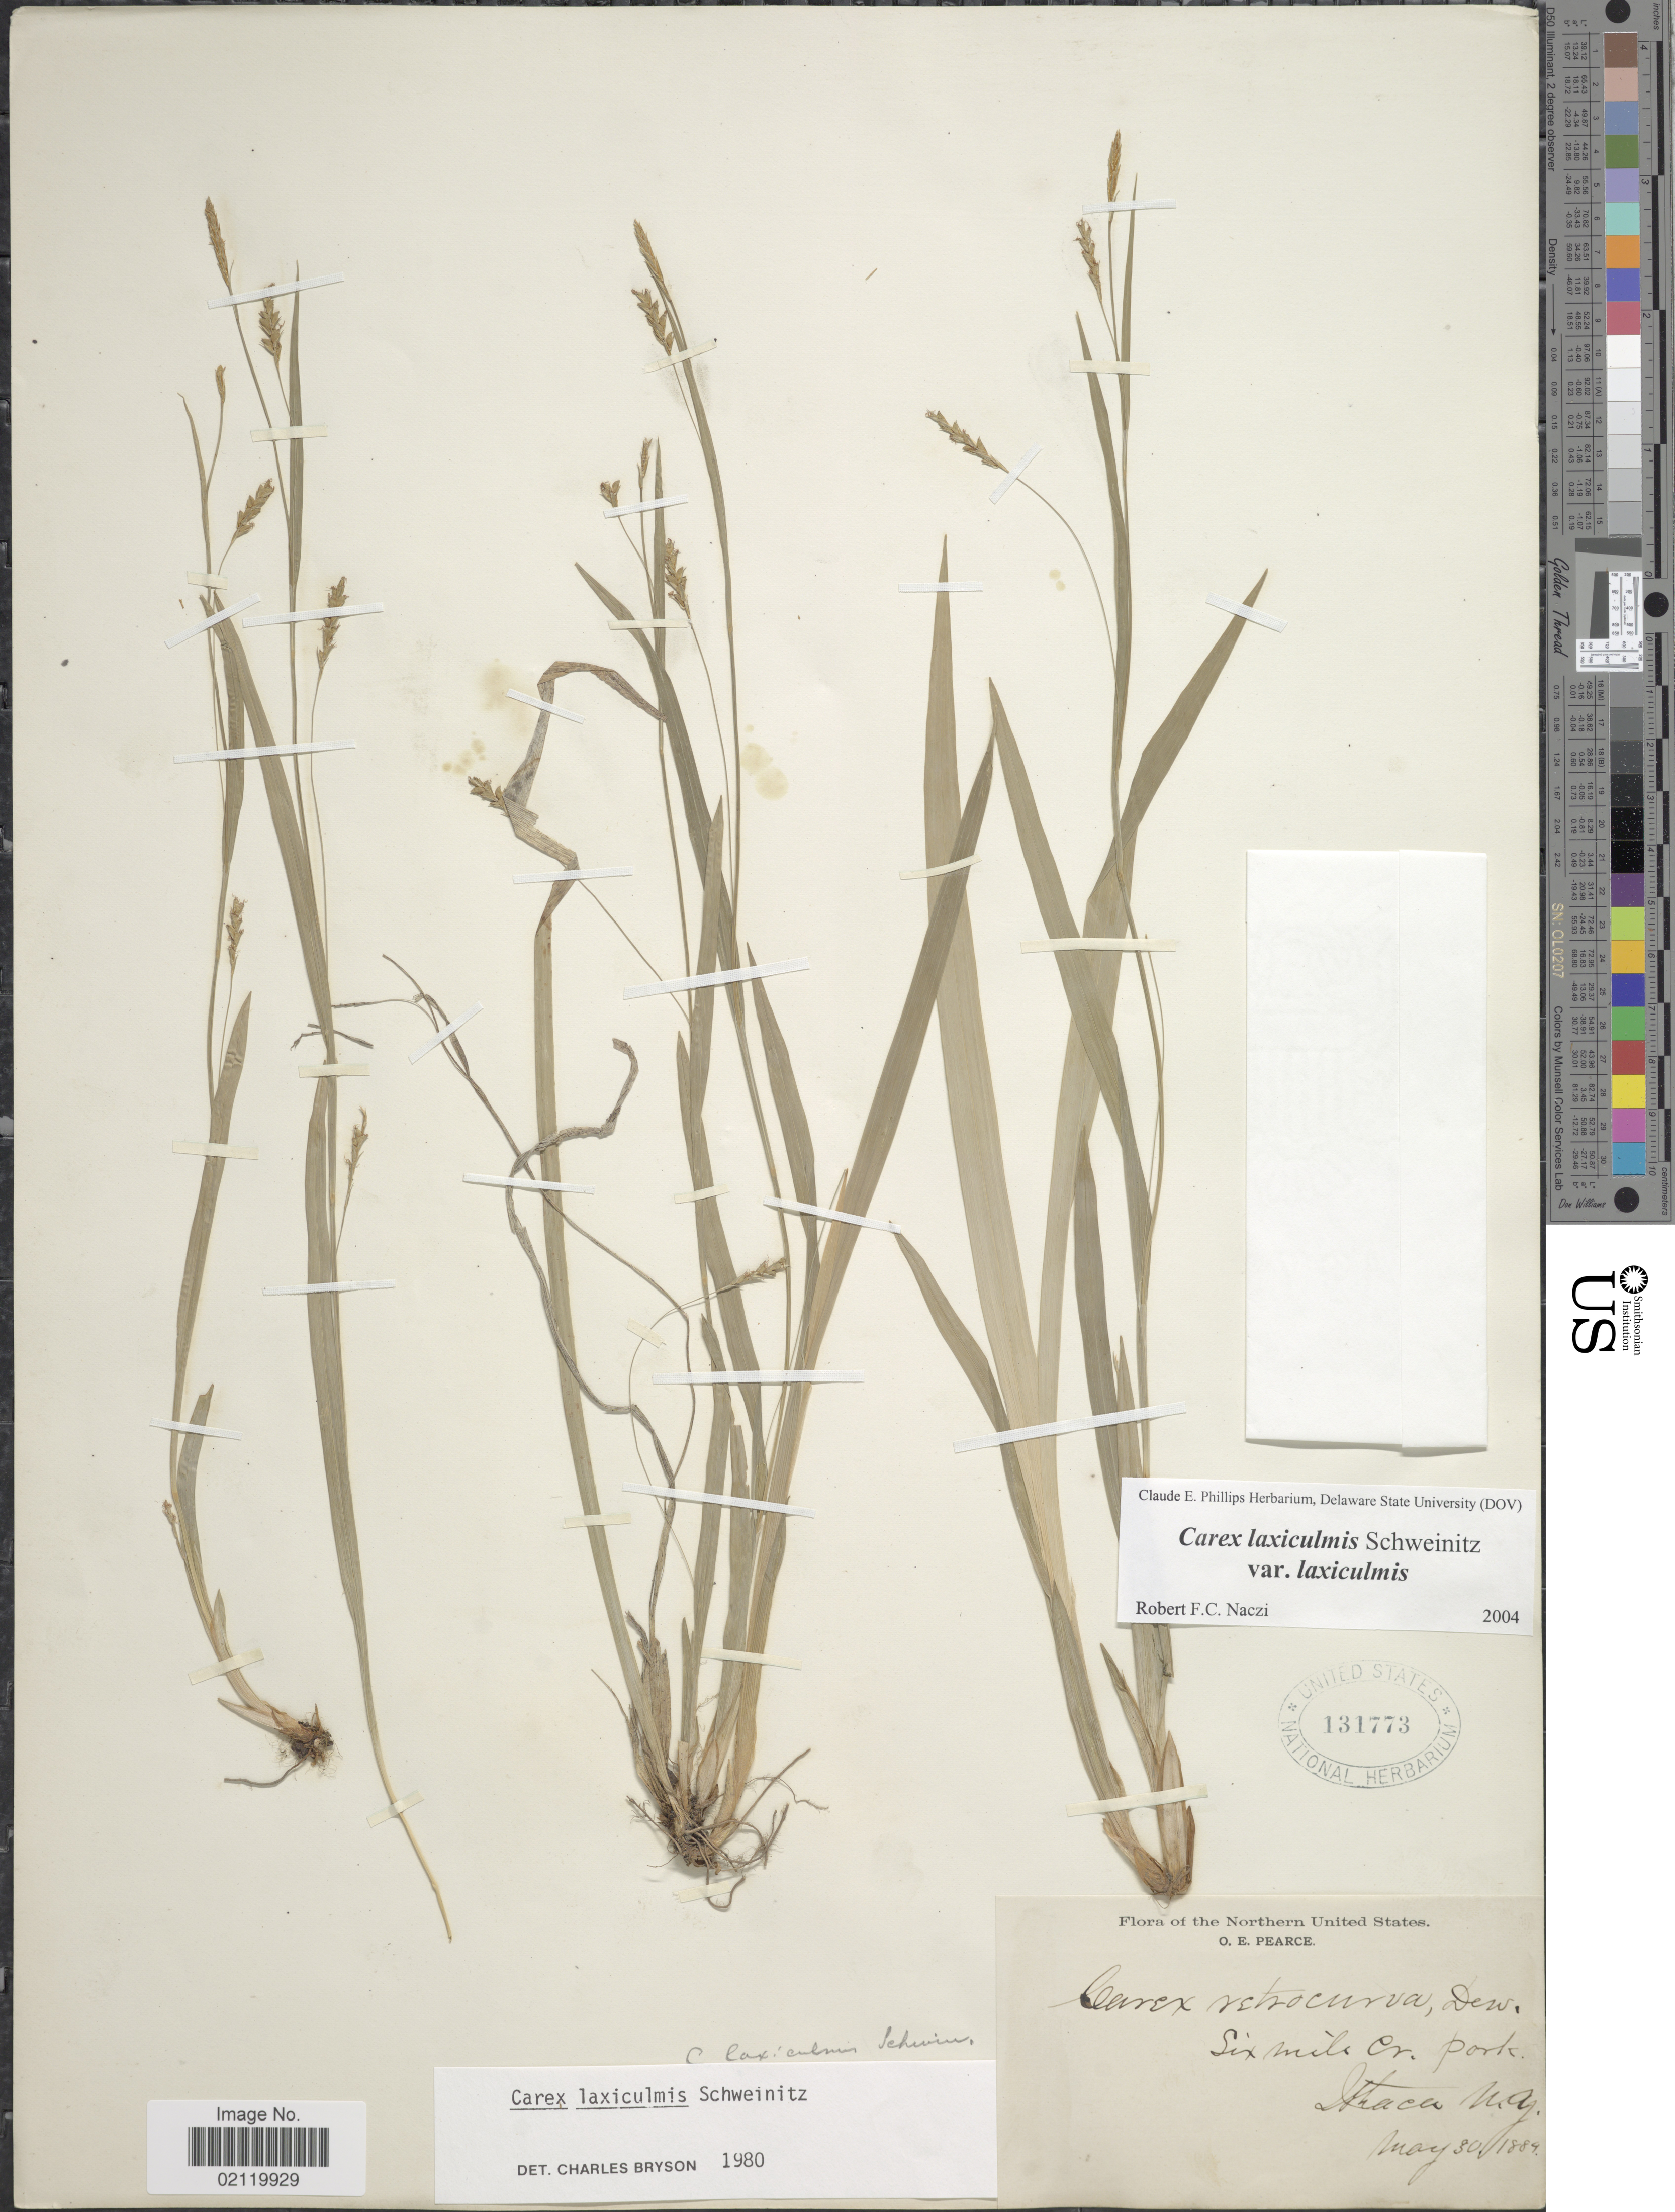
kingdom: Plantae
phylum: Tracheophyta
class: Liliopsida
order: Poales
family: Cyperaceae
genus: Carex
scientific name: Carex laxiculmis var. laxiculmis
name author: Schwein.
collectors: O. E. Pearce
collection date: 1884-05-30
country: United States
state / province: New York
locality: Six Mile Cr. Park. Ithaca N.J.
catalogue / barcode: US 131773